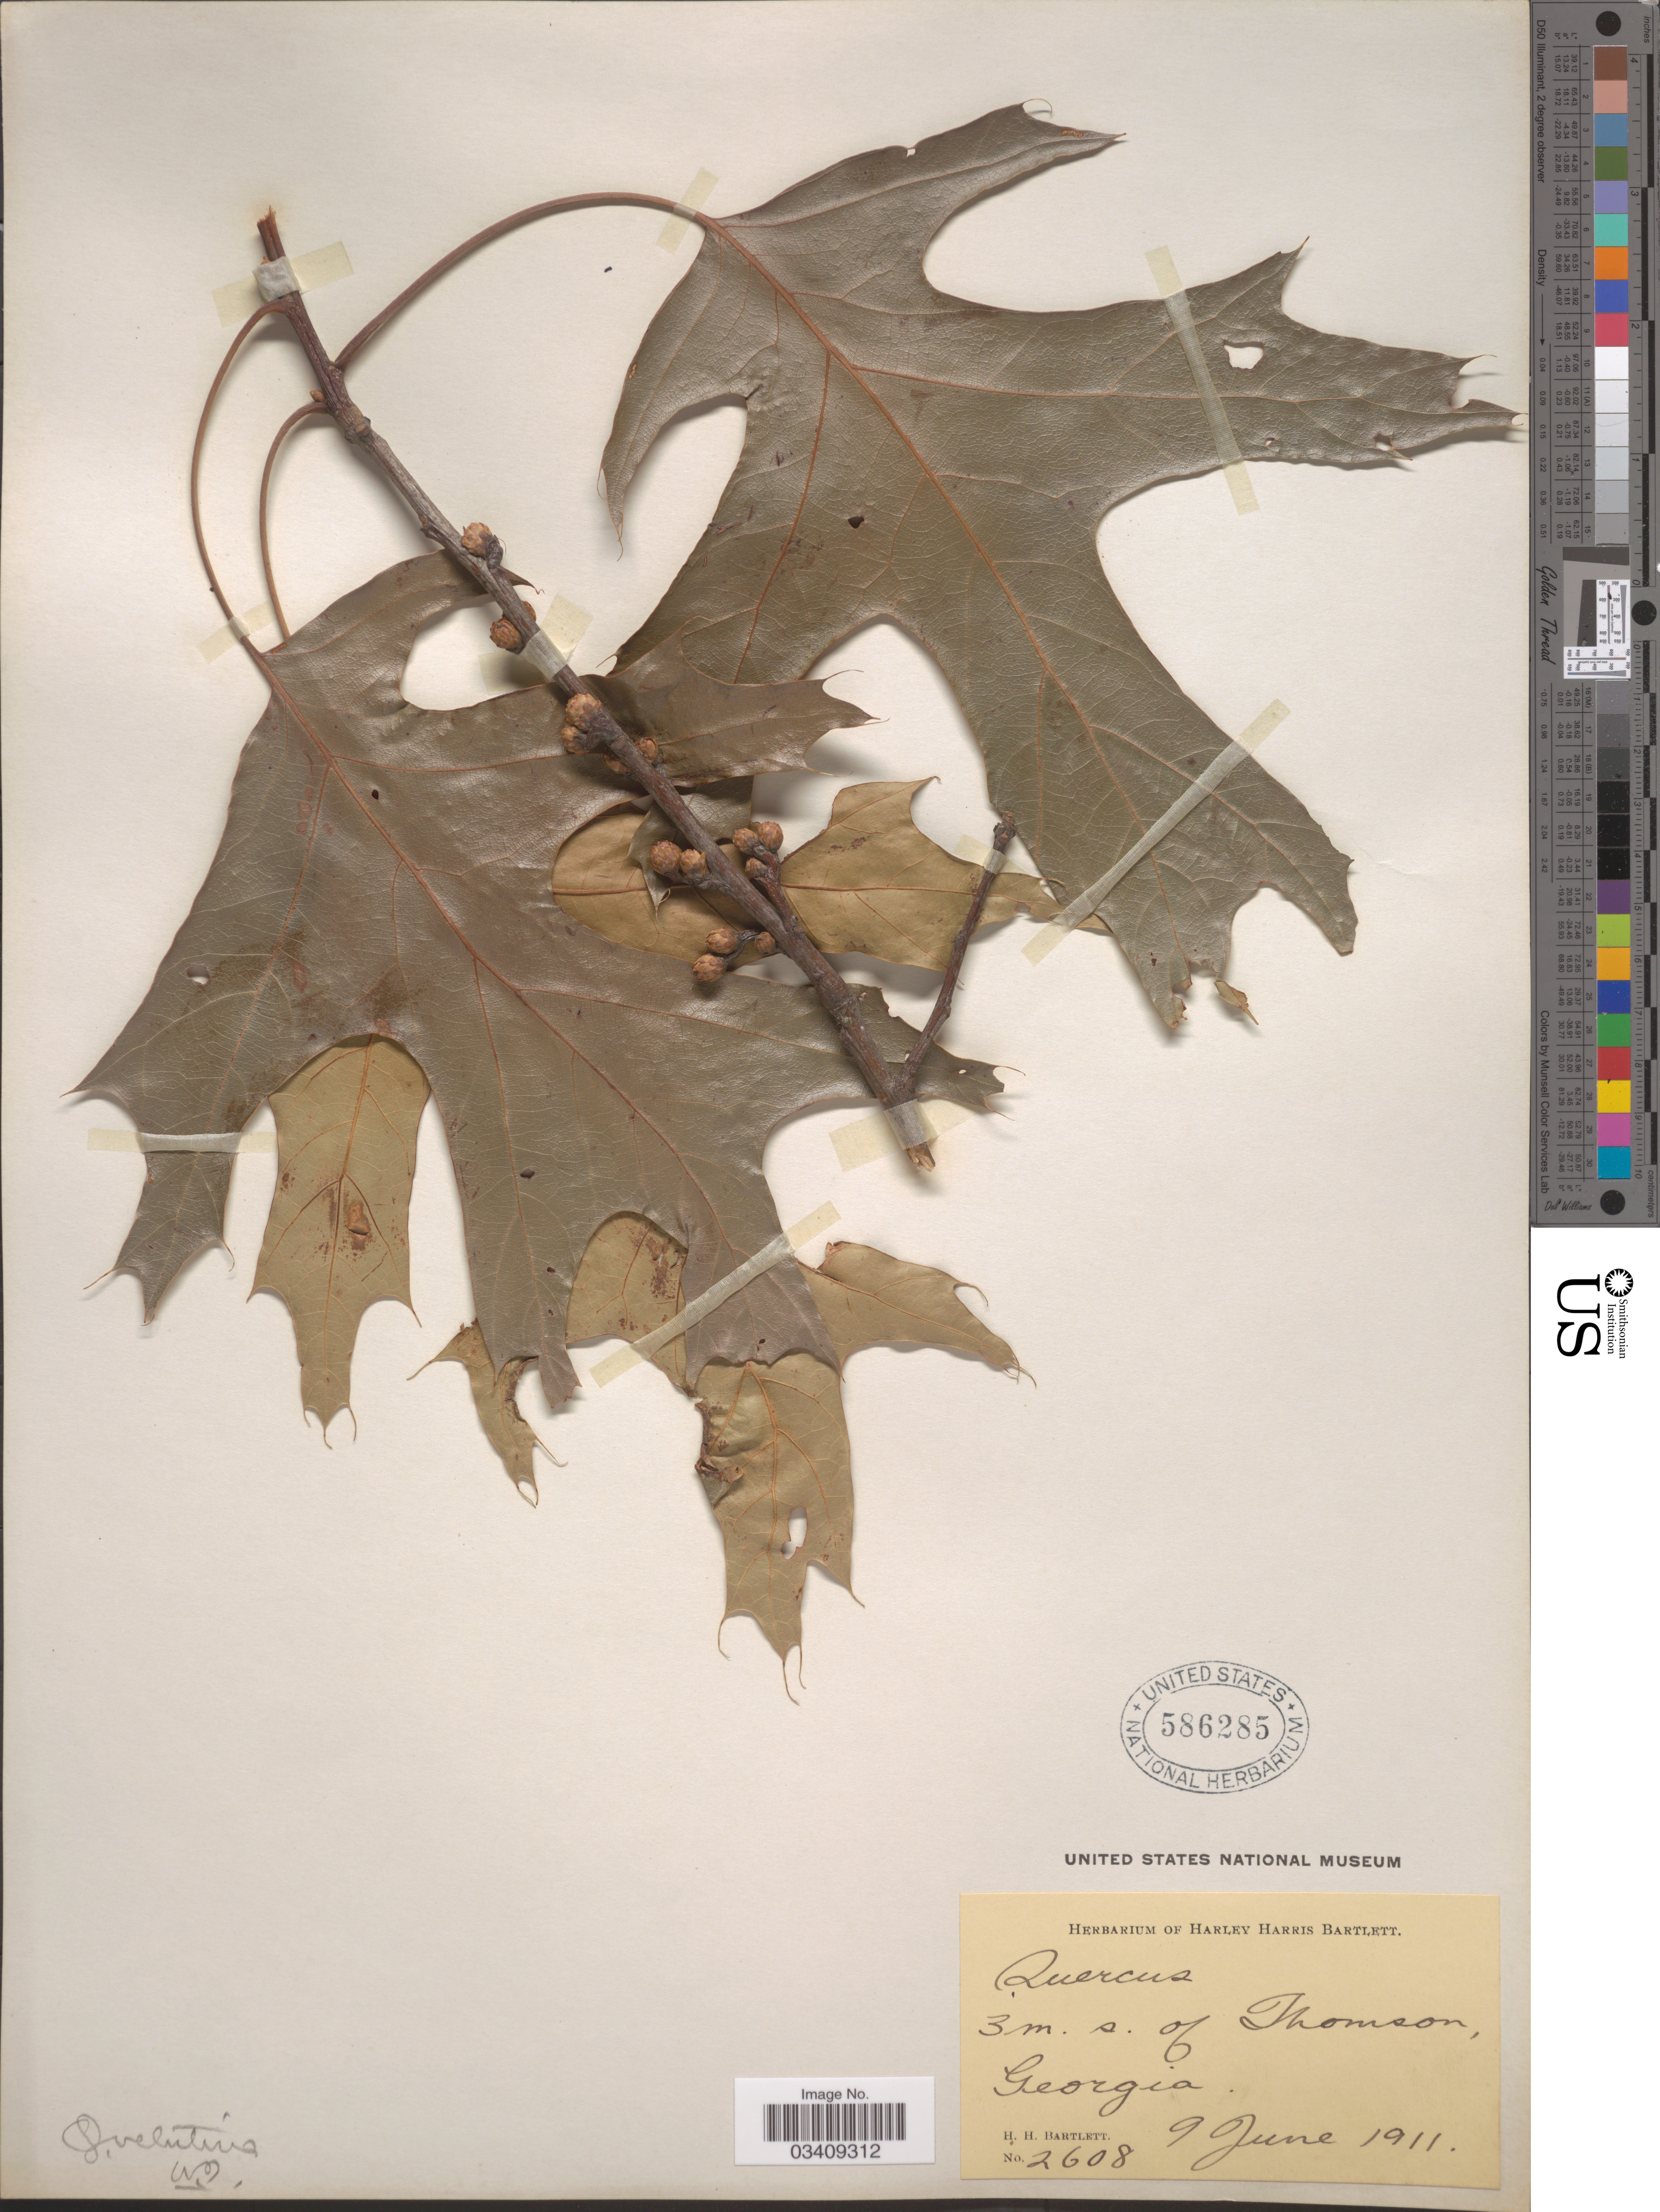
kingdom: Plantae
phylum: Tracheophyta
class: Magnoliopsida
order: Fagales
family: Fagaceae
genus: Quercus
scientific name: Quercus velutina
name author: Lam.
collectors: H. H. Bartlett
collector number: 2608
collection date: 1911-06-09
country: United States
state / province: Georgia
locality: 3 m. s. of Thomson.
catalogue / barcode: US 586285